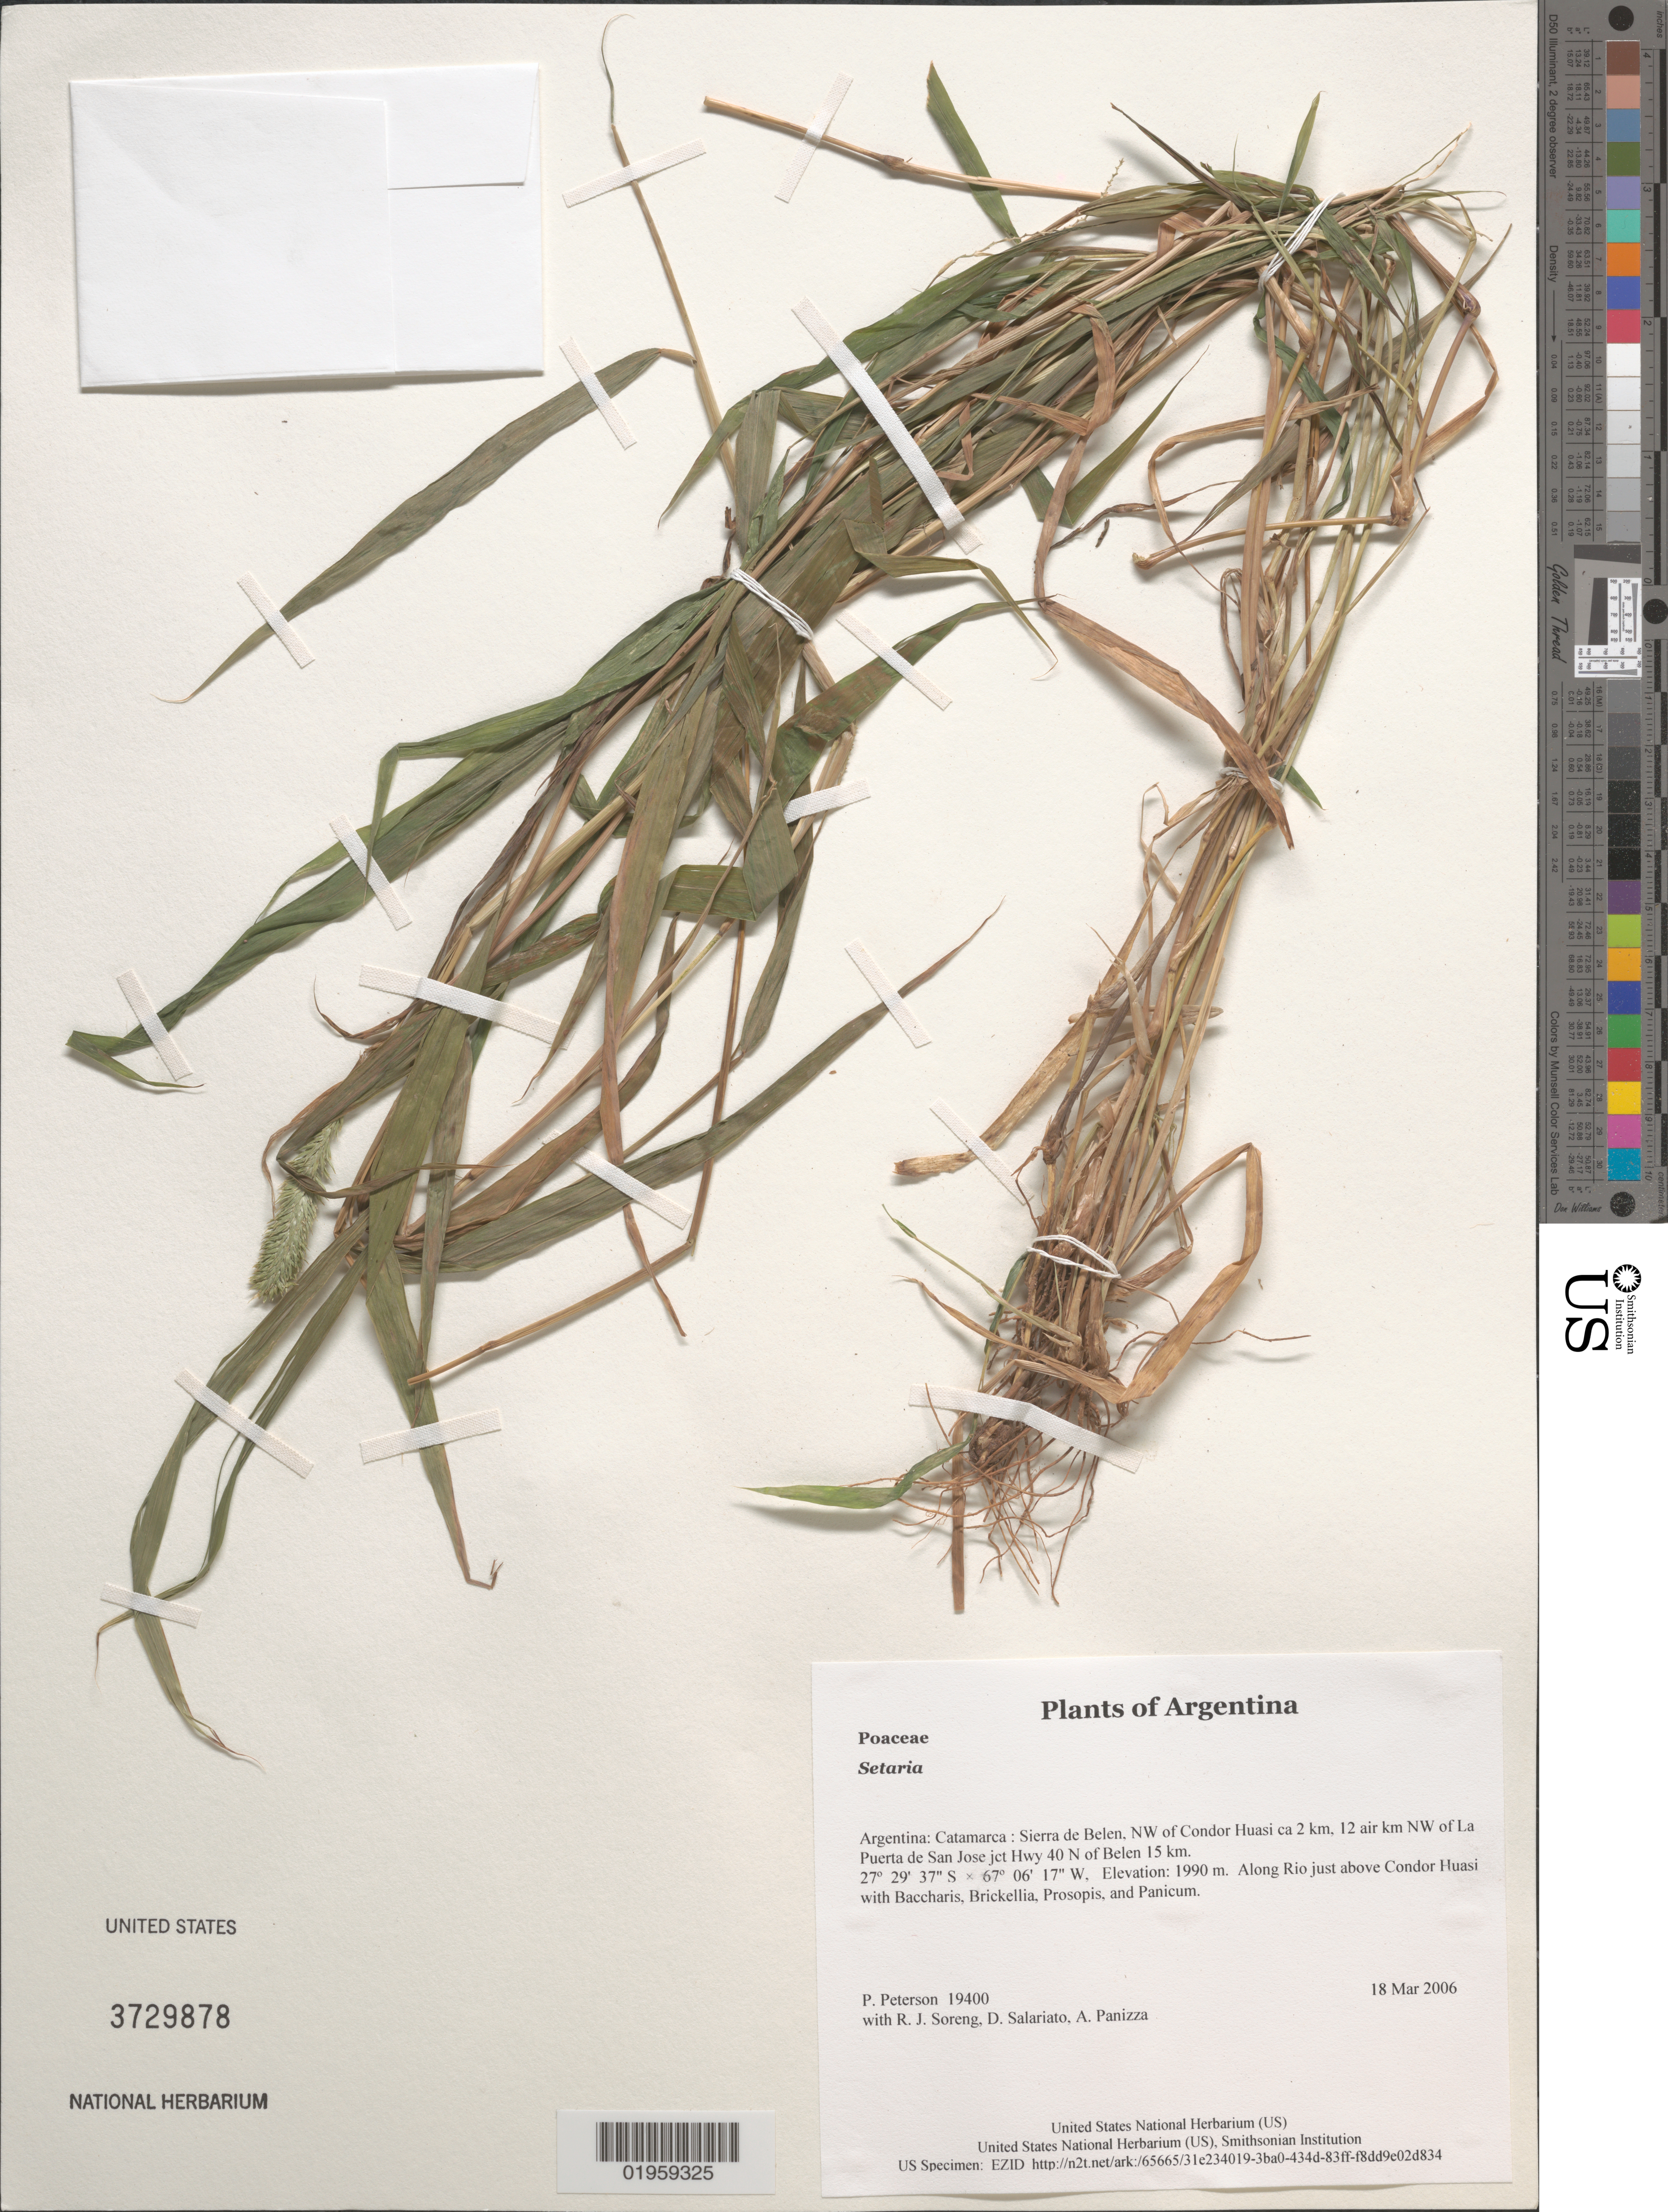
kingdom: Plantae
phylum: Tracheophyta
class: Liliopsida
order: Poales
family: Poaceae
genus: Setaria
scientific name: Setaria sp.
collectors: P. M. Peterson, R. J. Soreng, D. Salariato & A. Panizza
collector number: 19400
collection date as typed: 18 Mar 2006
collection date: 2006-03-18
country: Argentina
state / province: Catamarca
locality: Sierra de Belen, NW of Condor Huasi ca 2 km, 12 air km NW of La Puerta de San Jose jct Hwy 40 N of Belen 15 km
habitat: Along Rio just above Condor Huasi with Baccharis, Brickellia, Prosopis, and Panicum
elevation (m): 1990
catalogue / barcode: US 3729878